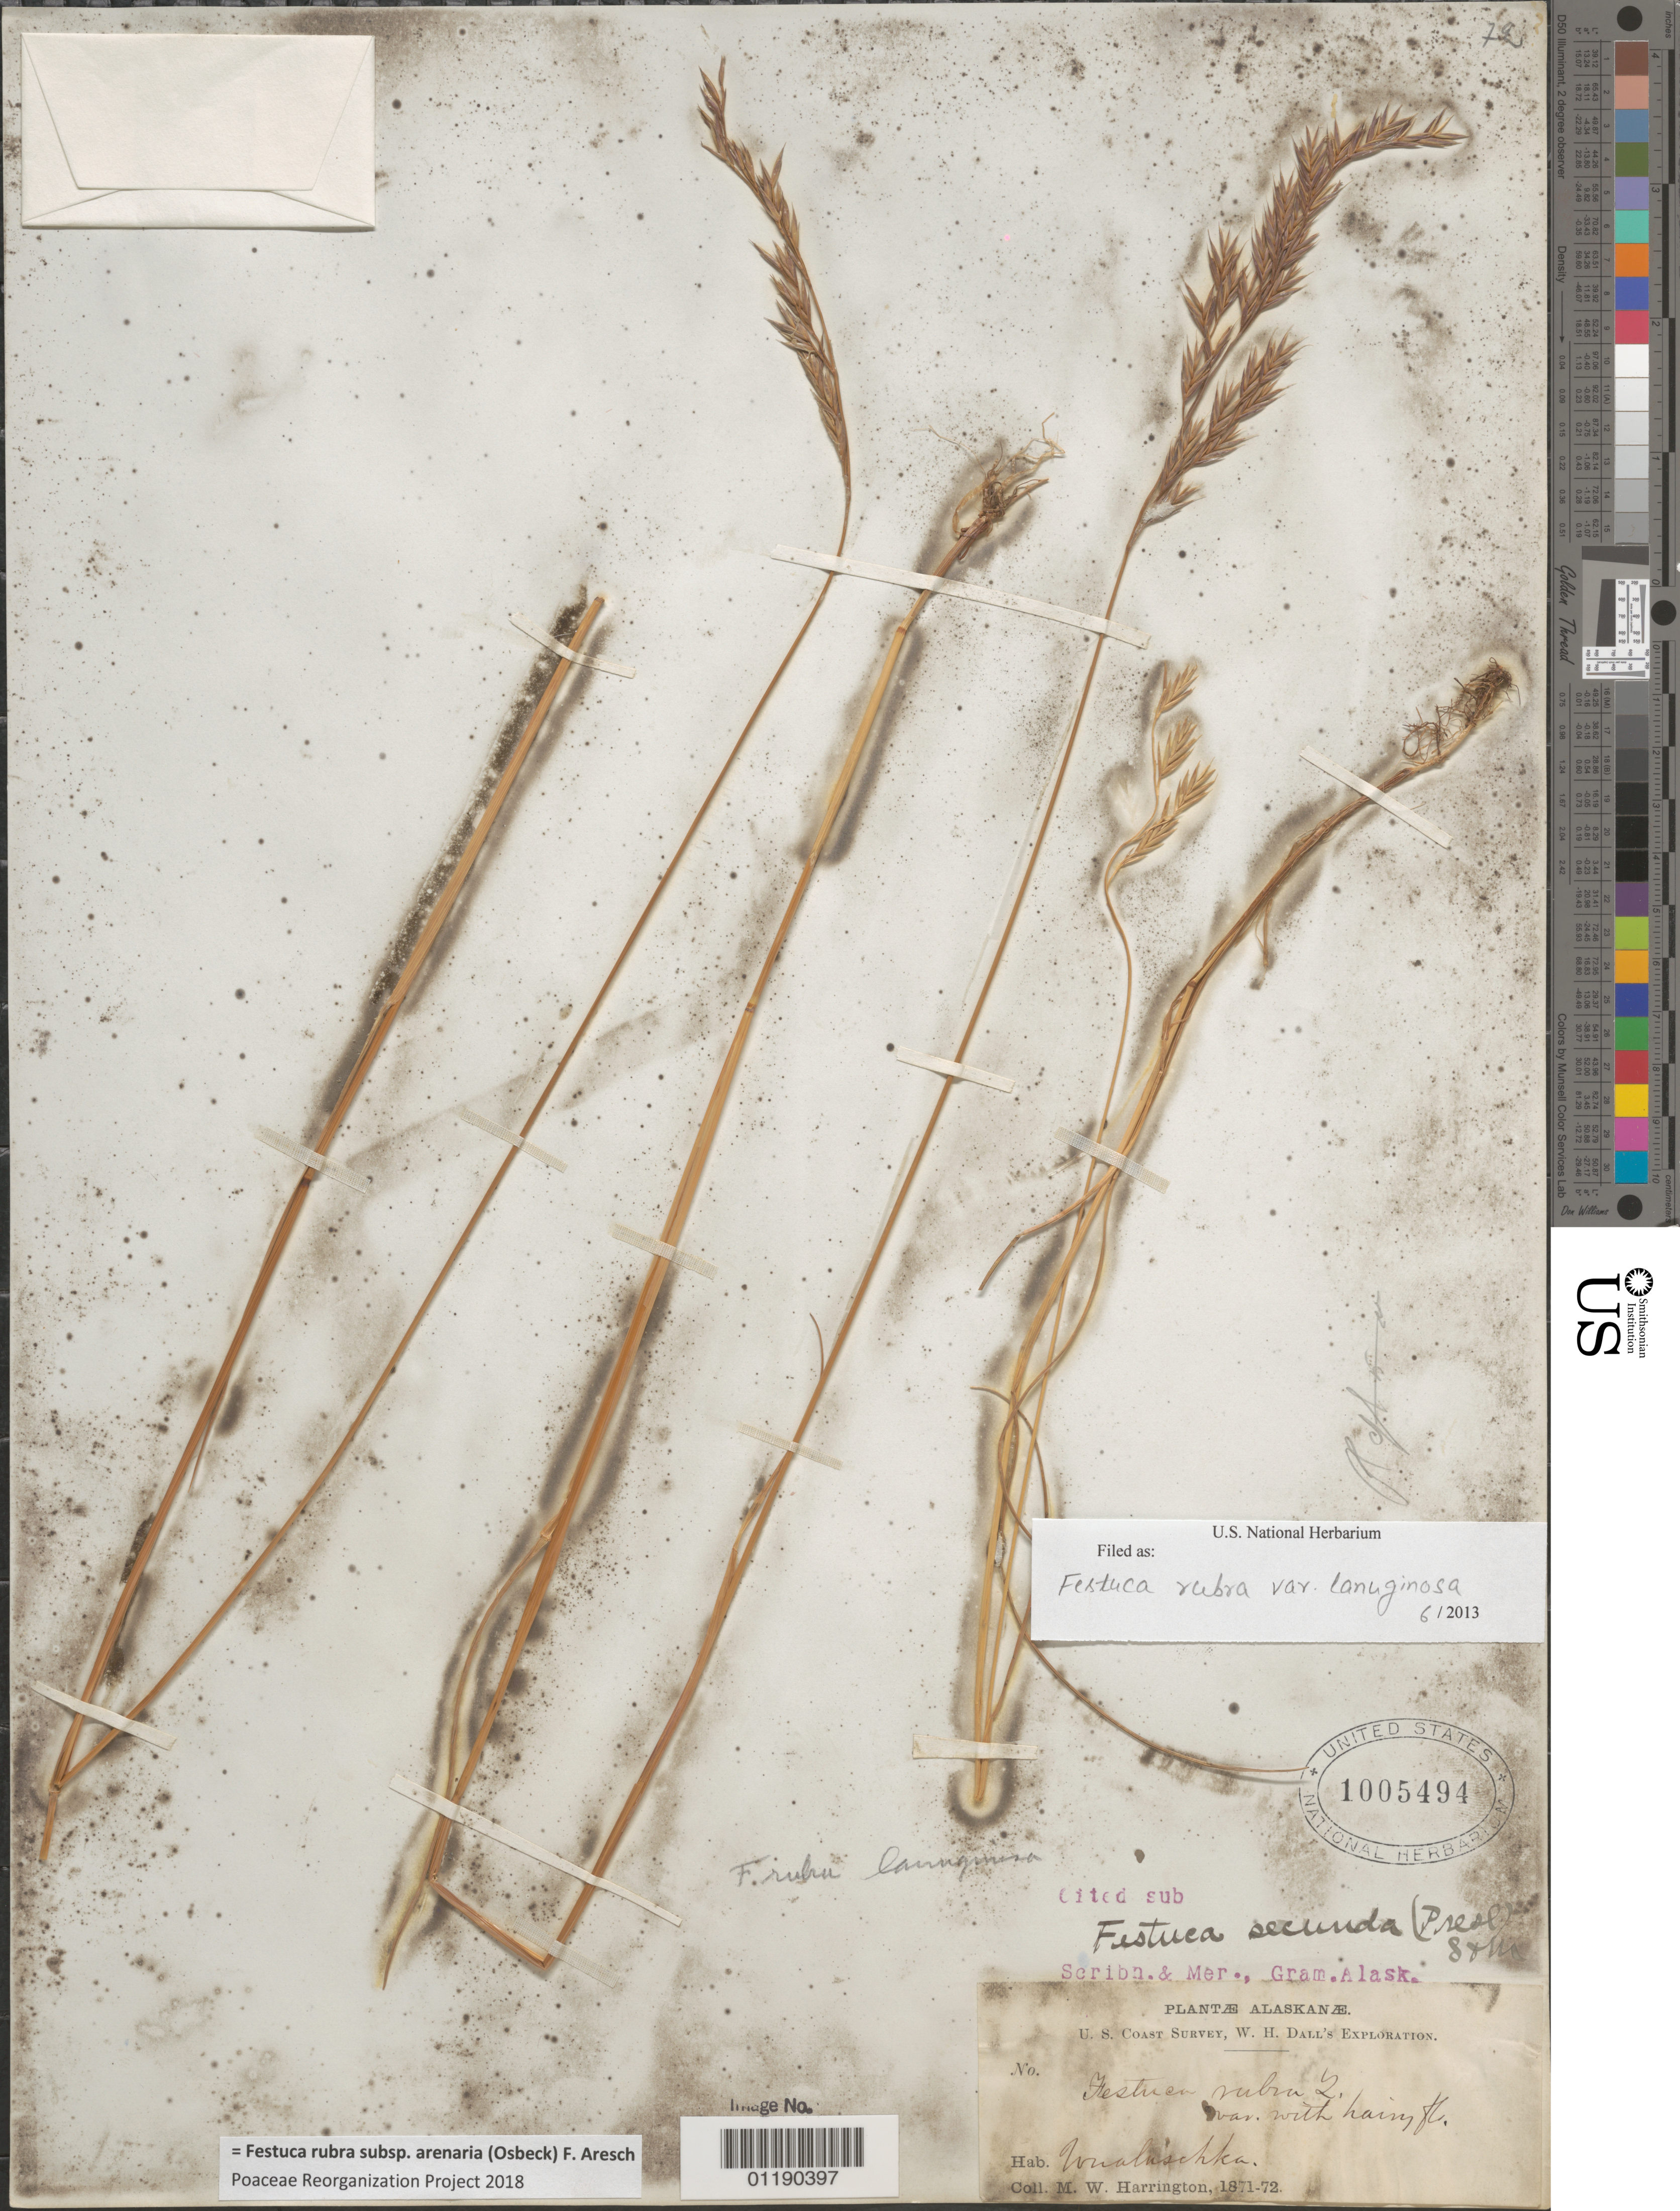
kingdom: Plantae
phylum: Tracheophyta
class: Liliopsida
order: Poales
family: Poaceae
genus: Festuca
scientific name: Festuca rubra subsp. arenaria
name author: (Osbeck) F. Aresch.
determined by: Poaceae Reorganization Project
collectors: M. W. Harrington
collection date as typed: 1871 to -- --- 1872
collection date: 1871/1872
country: United States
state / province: Alaska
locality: Unalaska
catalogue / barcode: US 1005494